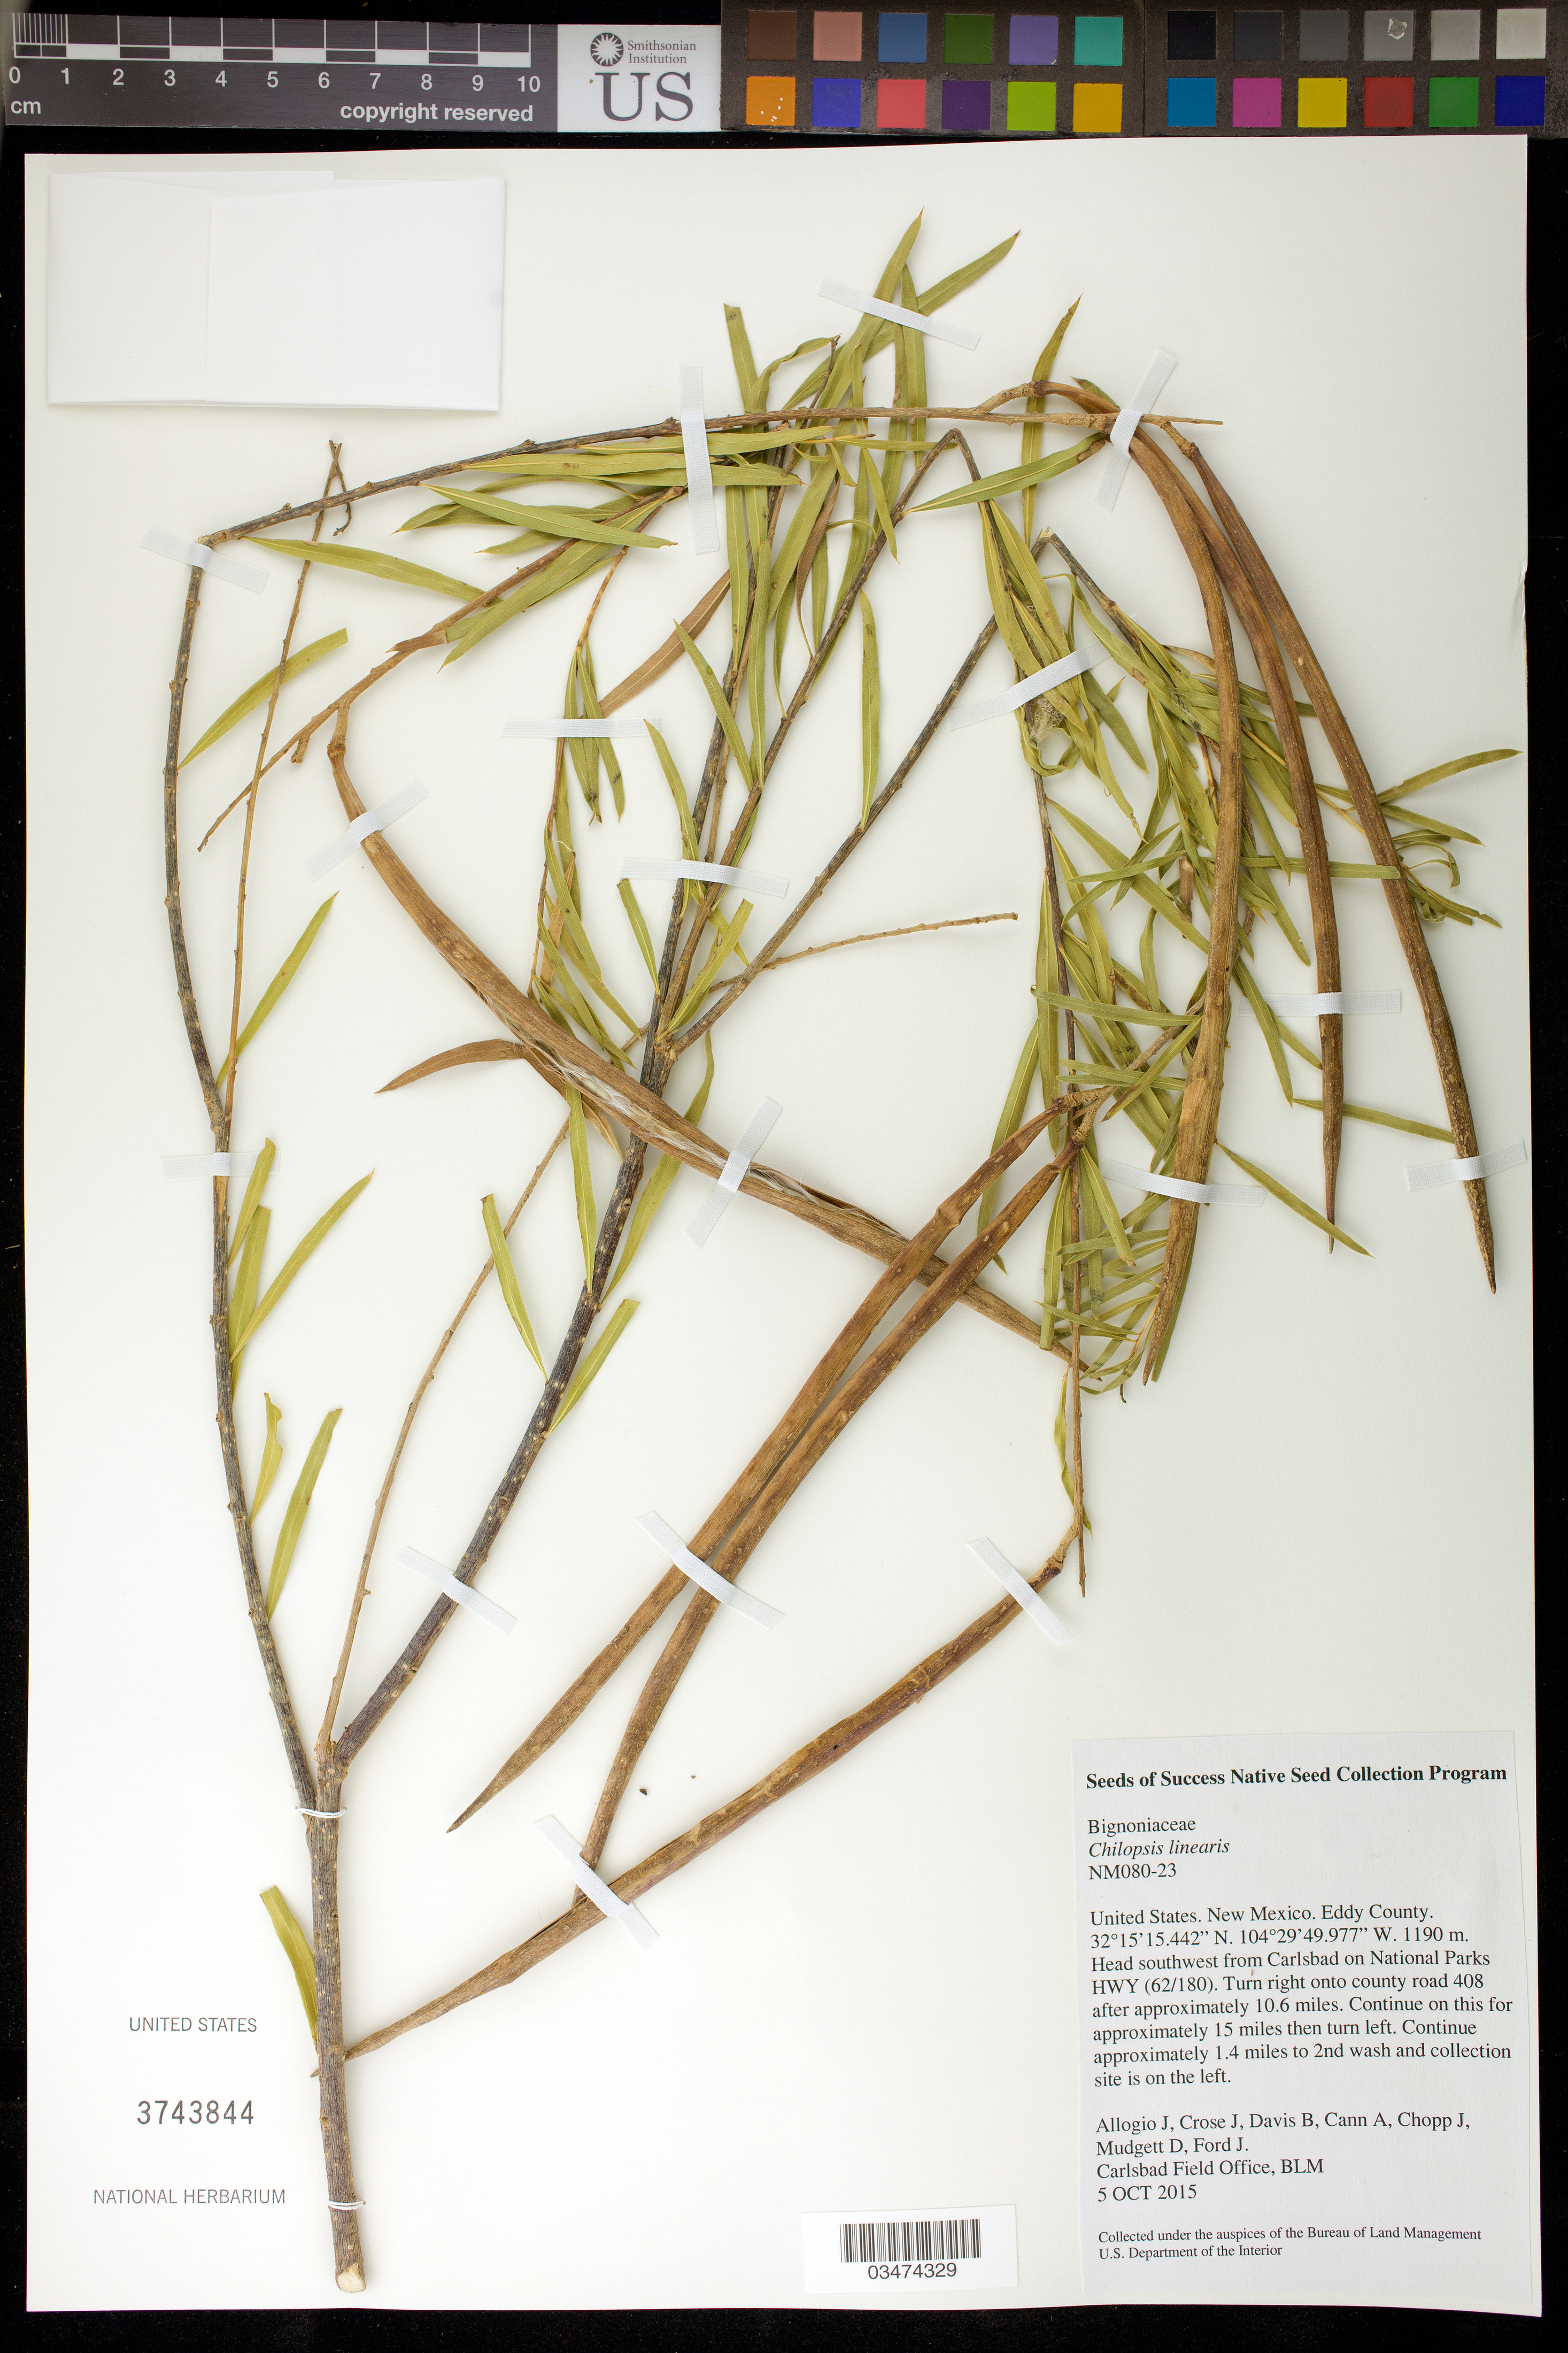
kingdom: Plantae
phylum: Tracheophyta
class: Magnoliopsida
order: Lamiales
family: Bignoniaceae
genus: Chilopsis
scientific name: Chilopsis linearis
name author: (Cav.) Sweet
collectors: J. Allogio, J. Crose, B. Davis, A. Cann, J. Chopp, D. Mudgett & J. Ford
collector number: NM080-23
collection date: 2015-10-05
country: United States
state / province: New Mexico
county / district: Eddy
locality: SW from Carlsbad on National Parks Hwy (62/180), turn right into country rd. 408 after 10.6 mi., continue for 15 miles, turn left for 1.4 mi.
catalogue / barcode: US 3743844